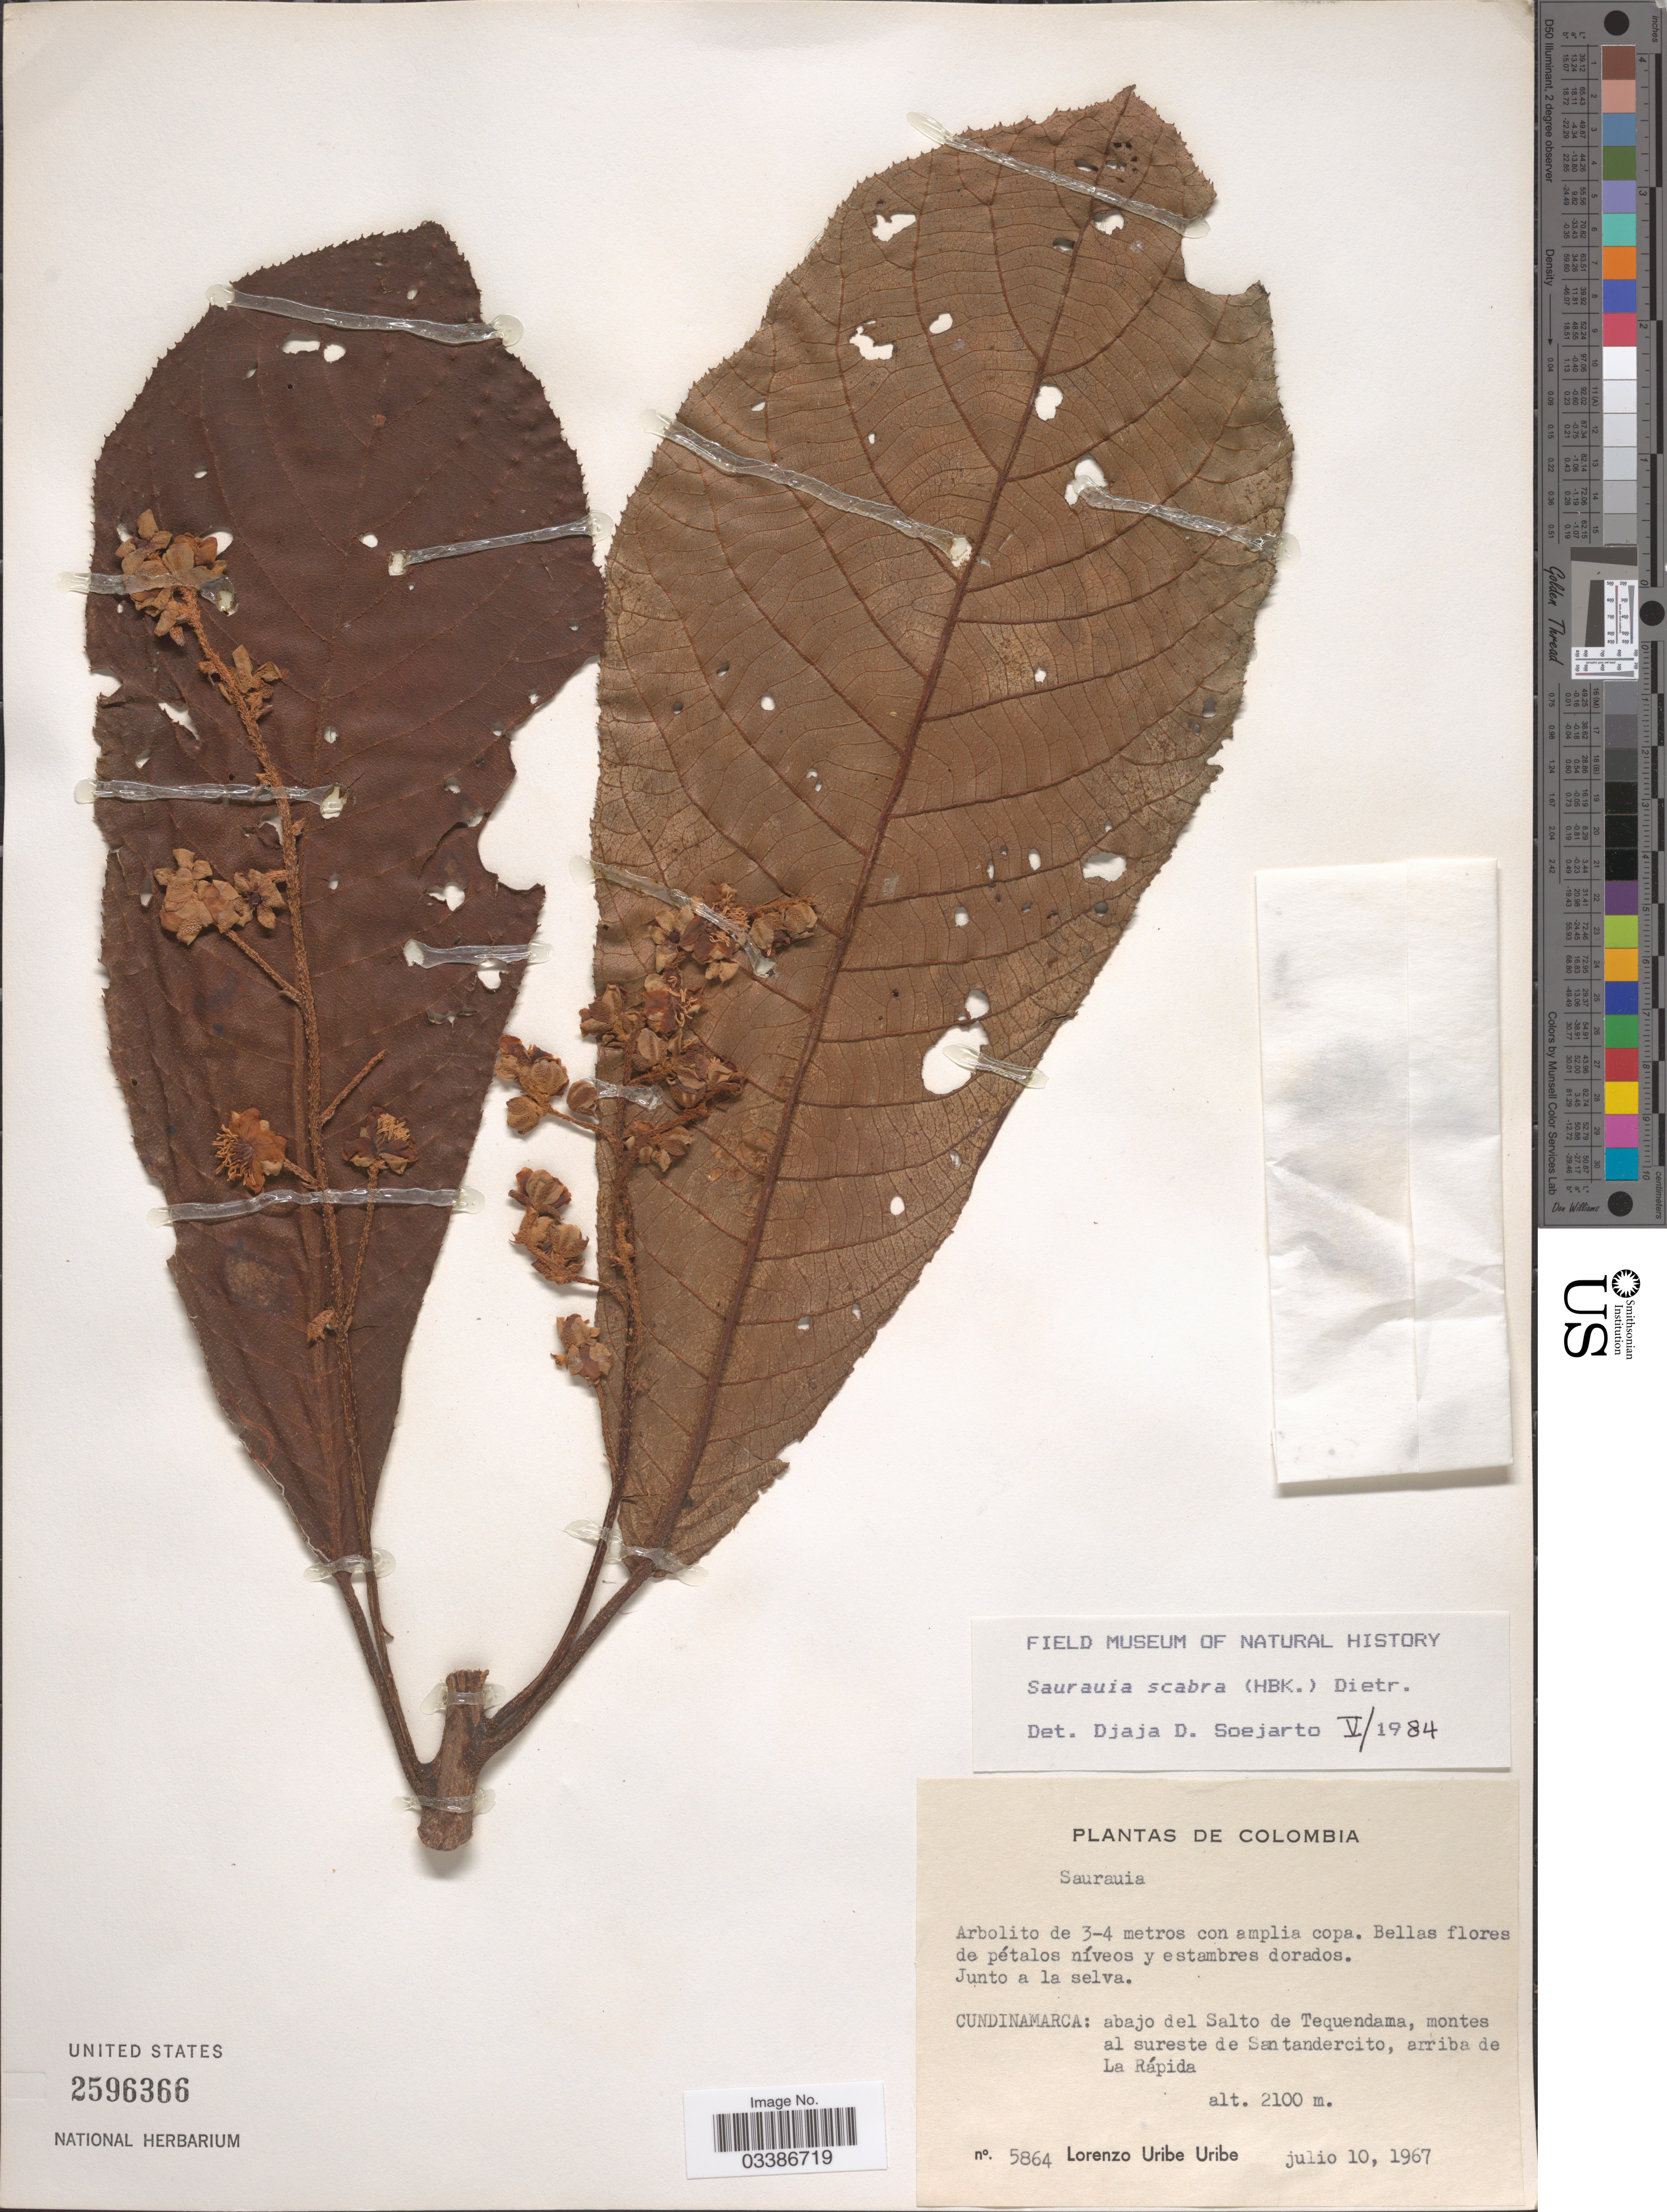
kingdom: Plantae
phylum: Tracheophyta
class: Magnoliopsida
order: Ericales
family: Actinidiaceae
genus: Saurauia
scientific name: Saurauia scabra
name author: (Kunth) D. Dietr.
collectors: L. Uribe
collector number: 5864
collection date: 1967-07-10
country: Colombia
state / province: Cundinamarca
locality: Abajo del Salto de Tequendama, montes al sureste de Santandercito, arriba de La Rápida.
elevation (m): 2100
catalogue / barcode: US 2596366